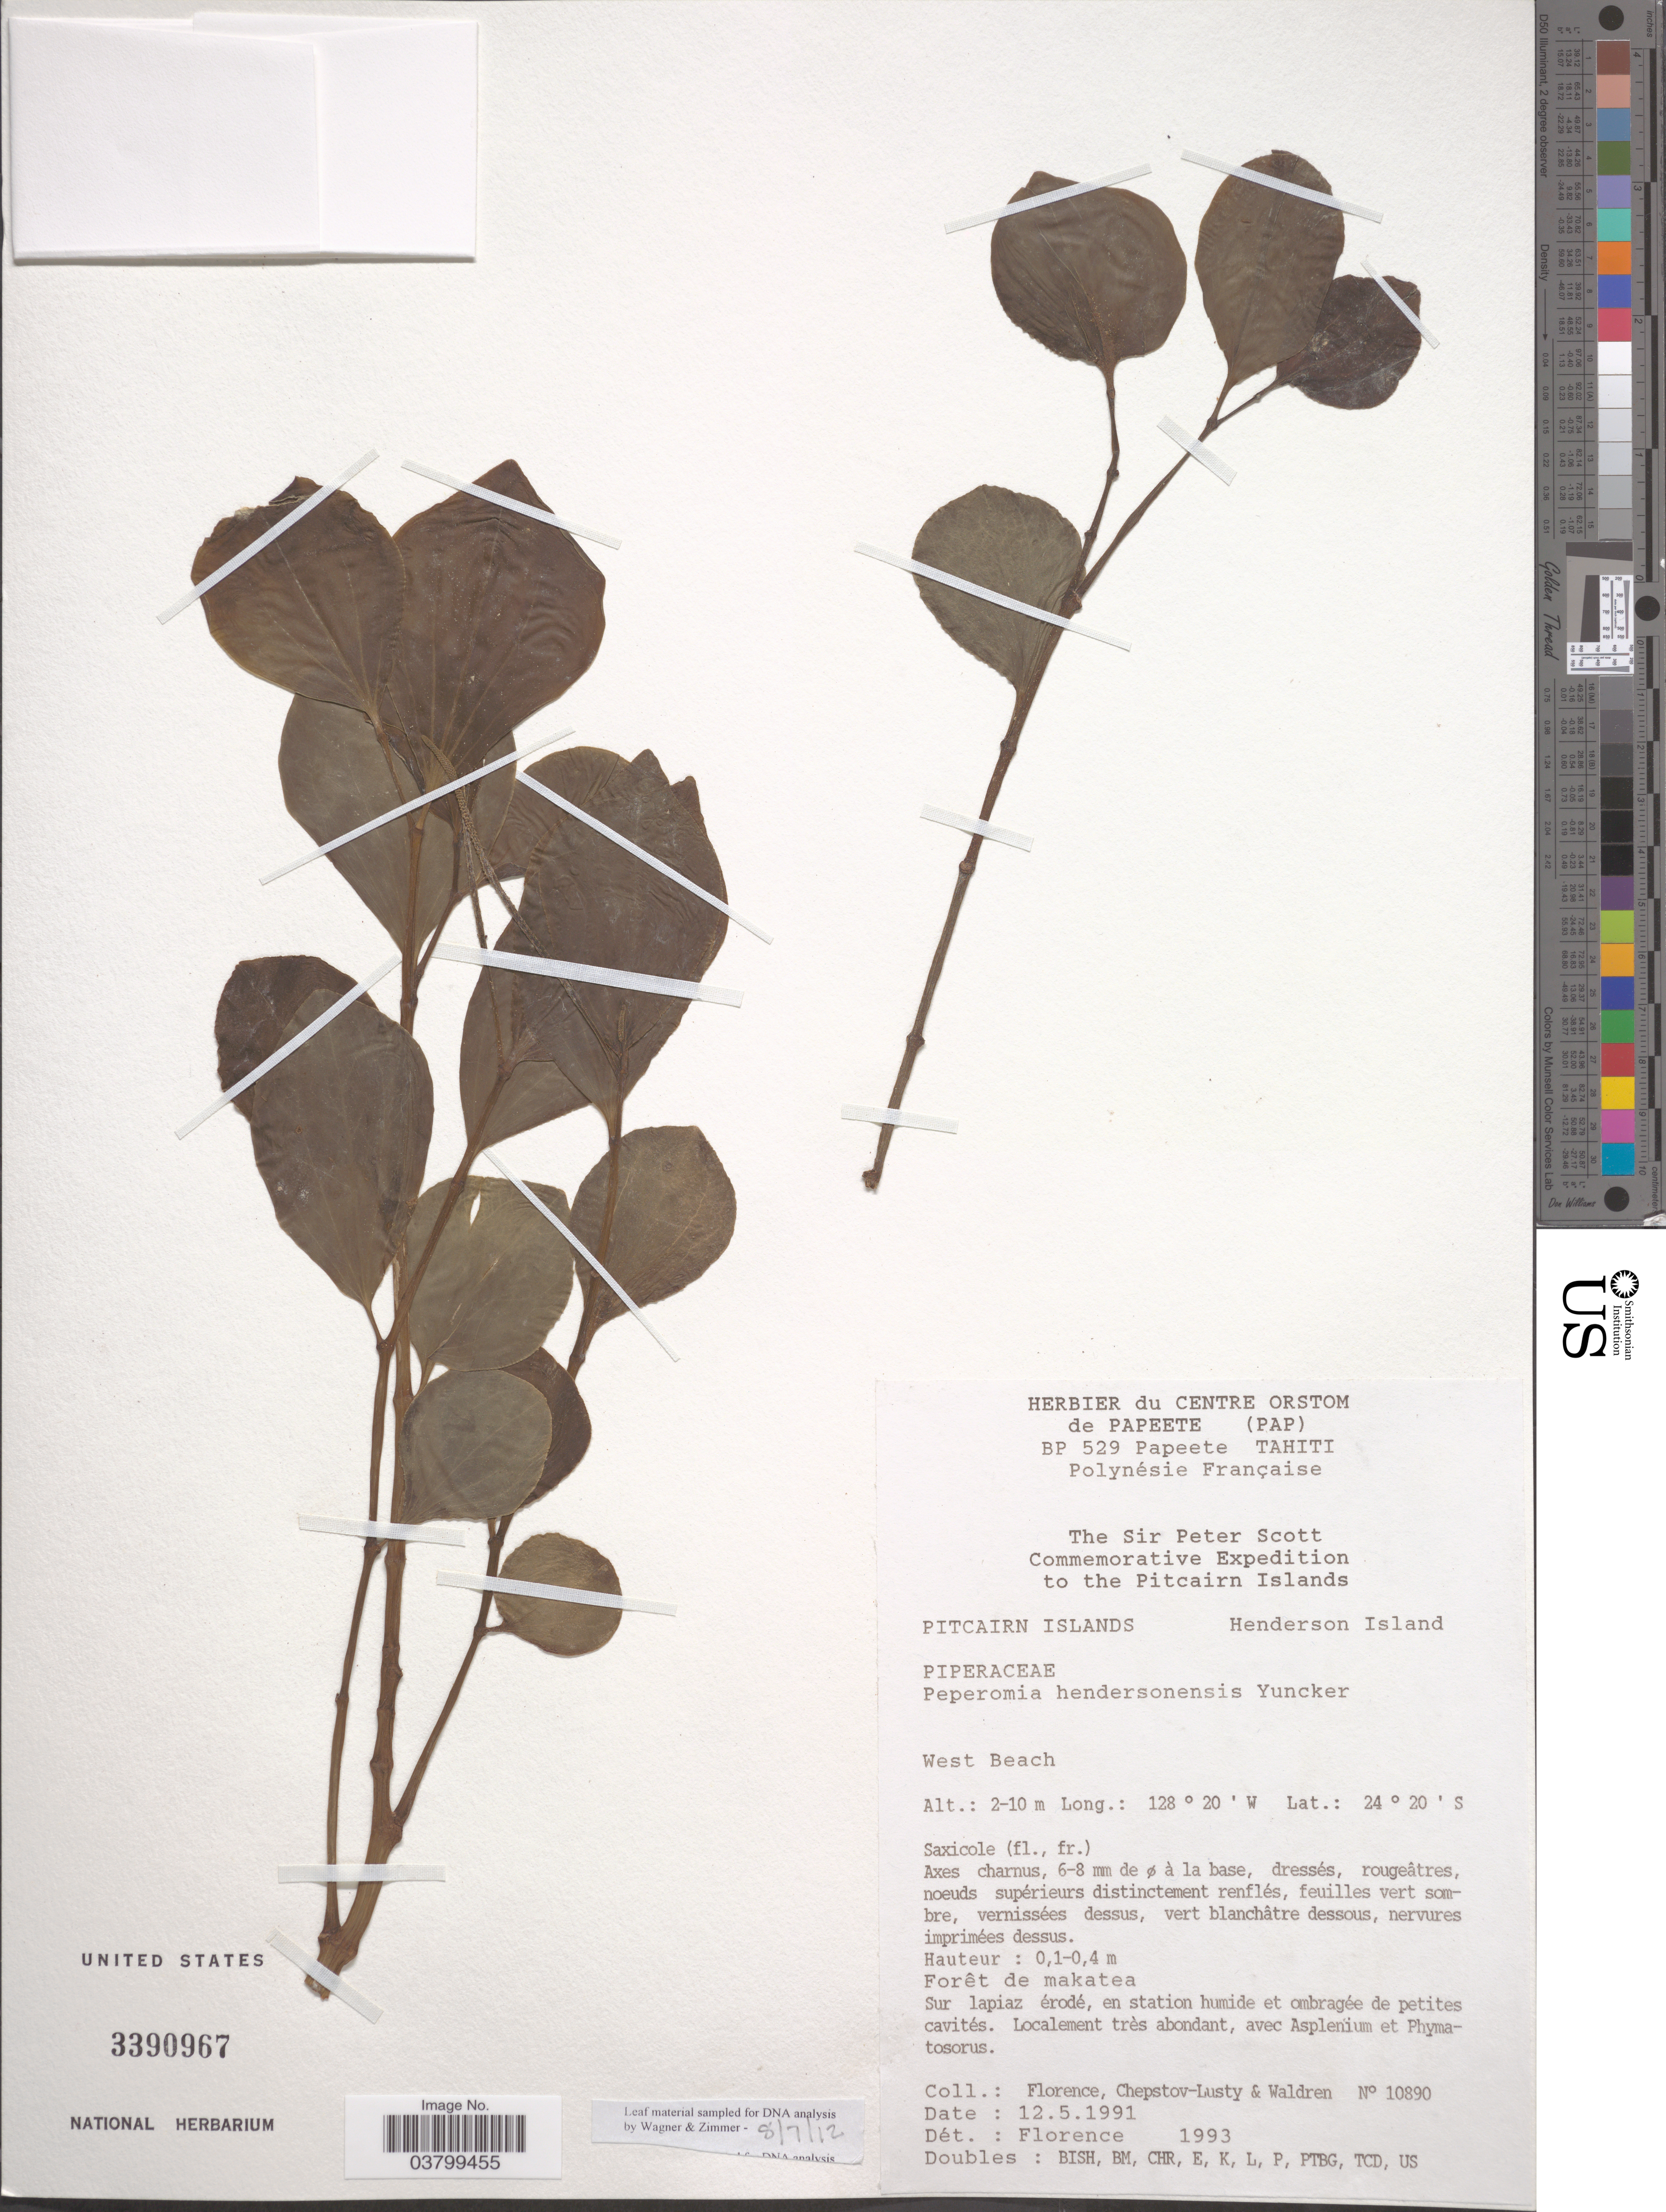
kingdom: Plantae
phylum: Tracheophyta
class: Magnoliopsida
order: Piperales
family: Piperaceae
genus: Peperomia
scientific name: Peperomia hendersonensis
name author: Yunck.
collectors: -. Florence, -. Chepstov-lusty & Waldren, --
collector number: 10890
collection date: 1991-05-12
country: Pitcairn Islands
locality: Henderson Island. West Beach.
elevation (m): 2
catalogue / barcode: US 3390967